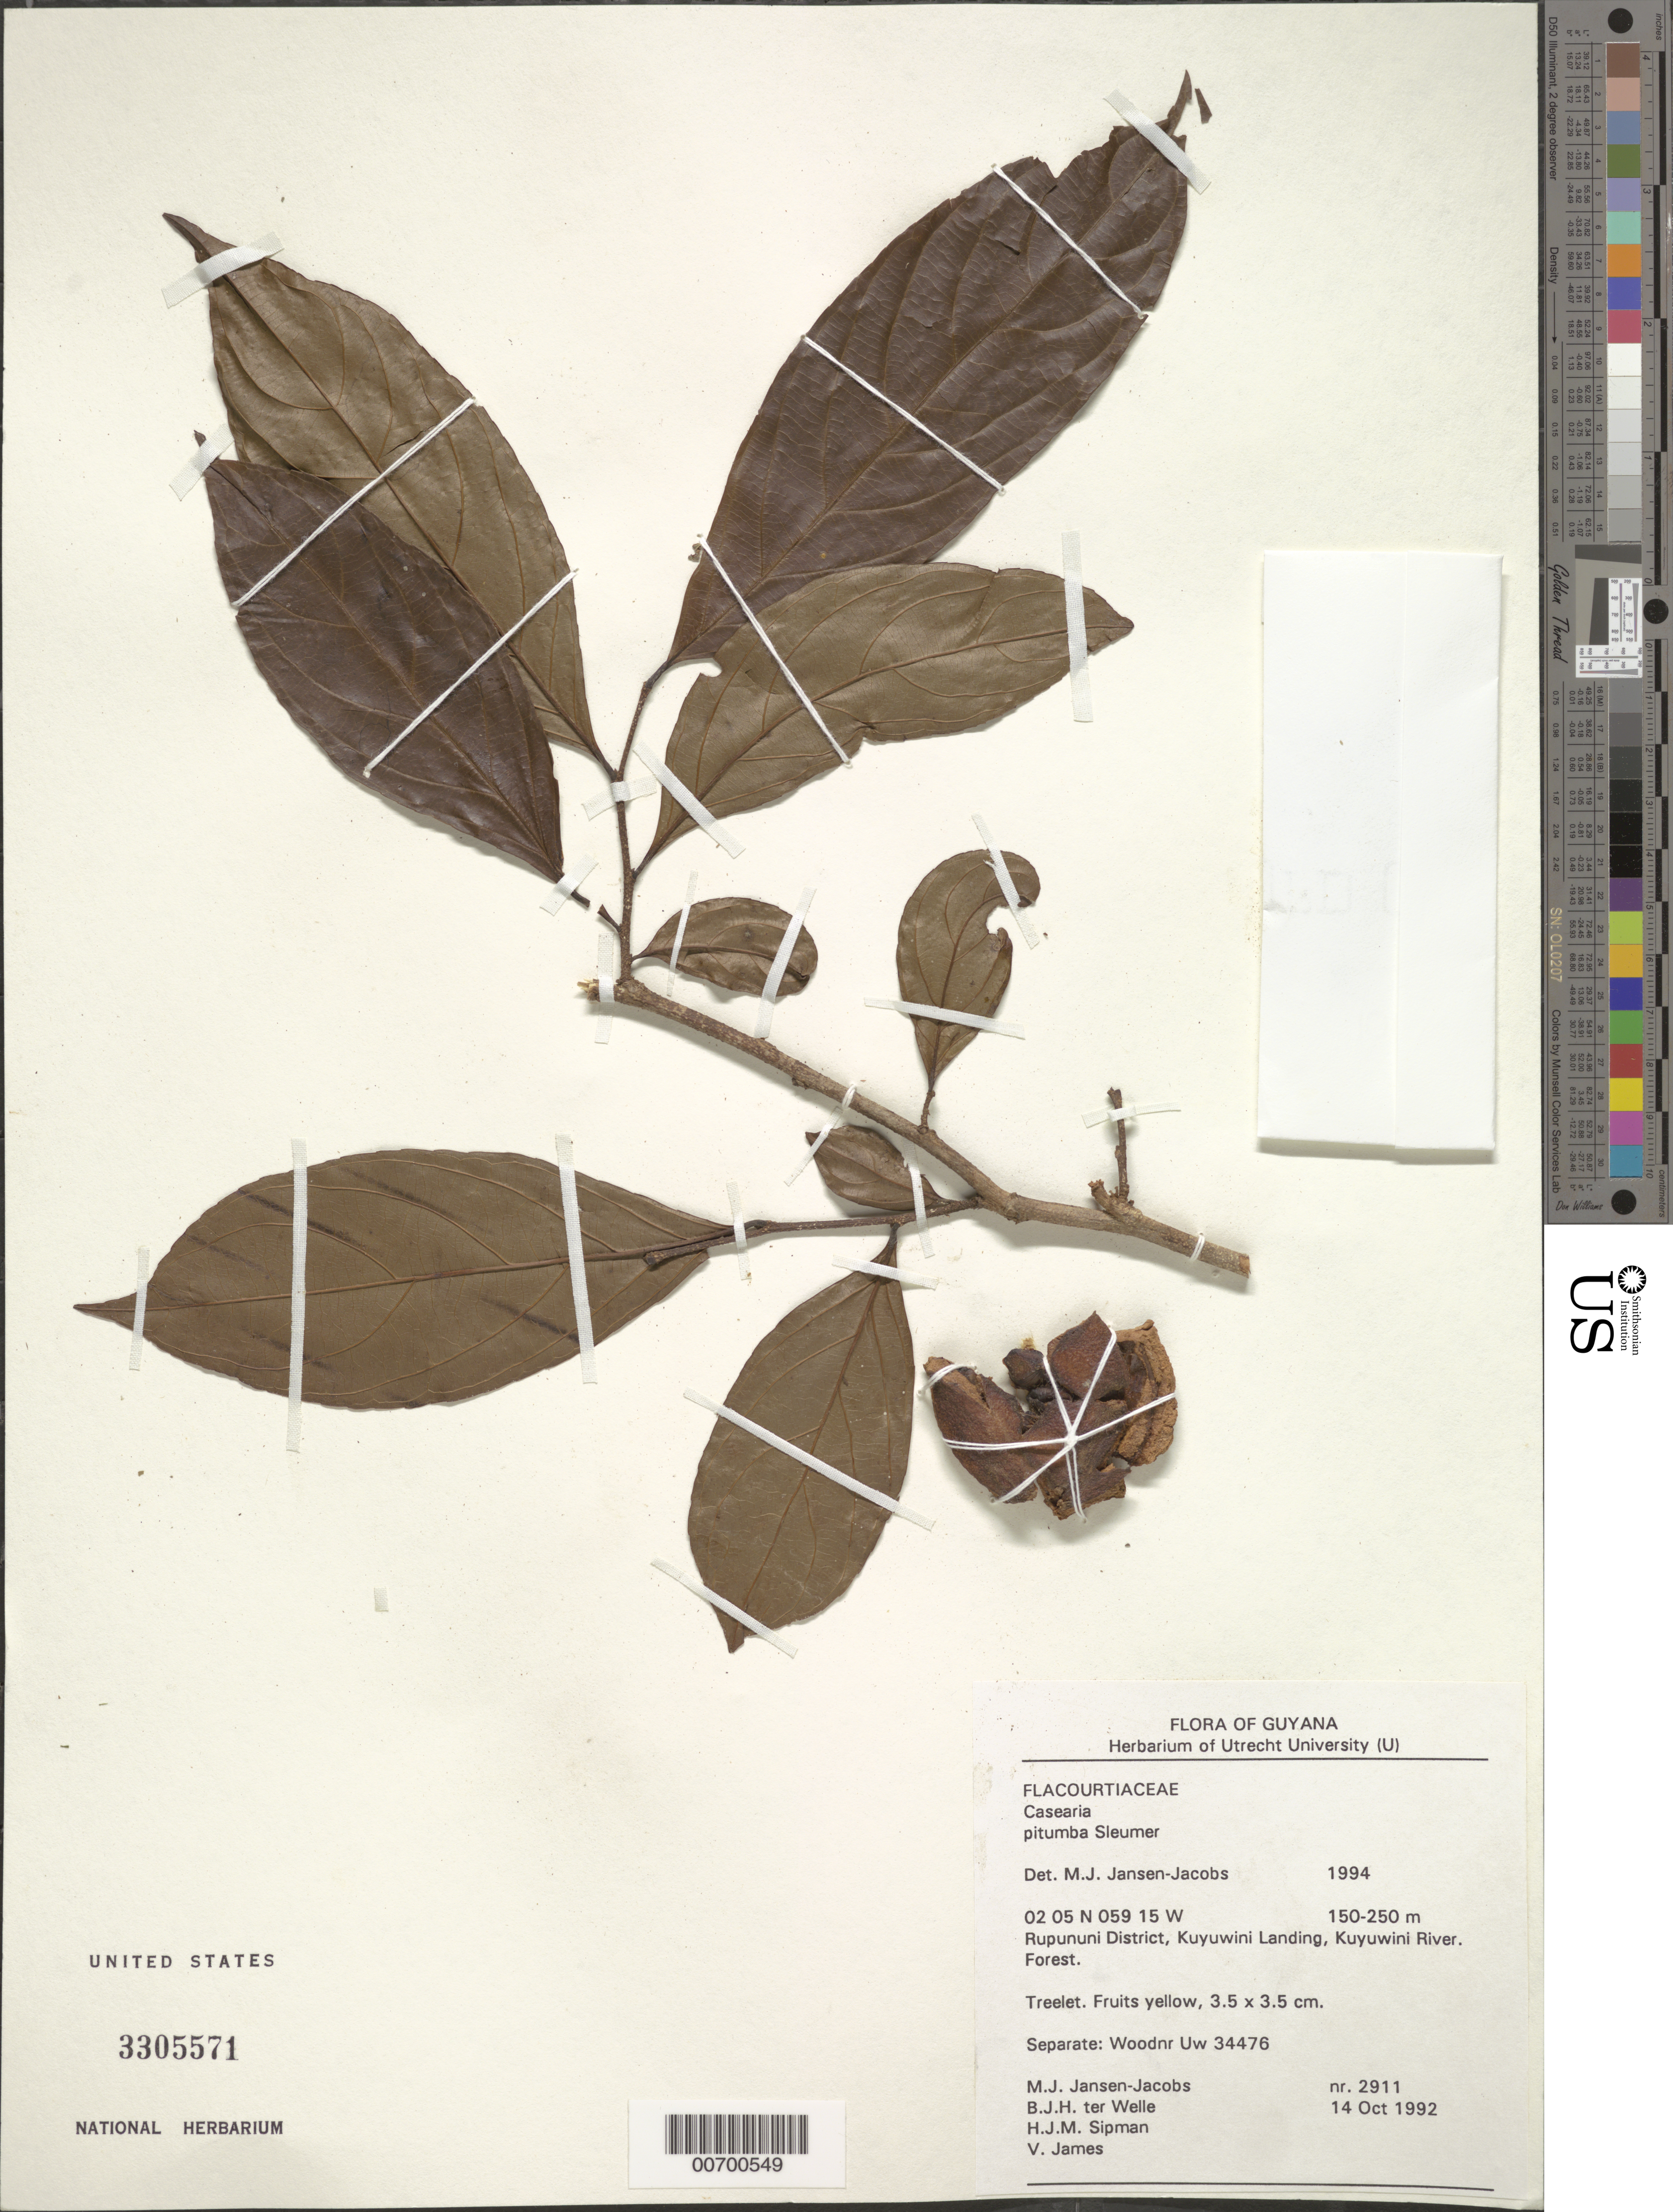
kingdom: Plantae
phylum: Tracheophyta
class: Magnoliopsida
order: Malpighiales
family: Salicaceae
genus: Casearia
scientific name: Casearia pitumba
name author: Sleumer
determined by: Jansen-Jacobs, M. J., (U), Nationaal Herbarium Nederland, Utrecht University branch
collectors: M. J. Jansen-Jacobs, B. Welle, H. J. M. Sipman & V. James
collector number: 2911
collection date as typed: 14-Oct-92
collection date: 1992-10-14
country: Guyana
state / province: U. Takutu-U. Essequibo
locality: Kuyuwini Landing, Kuyuwini River, Rupununi District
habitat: Forest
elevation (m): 150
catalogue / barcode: US 3305571